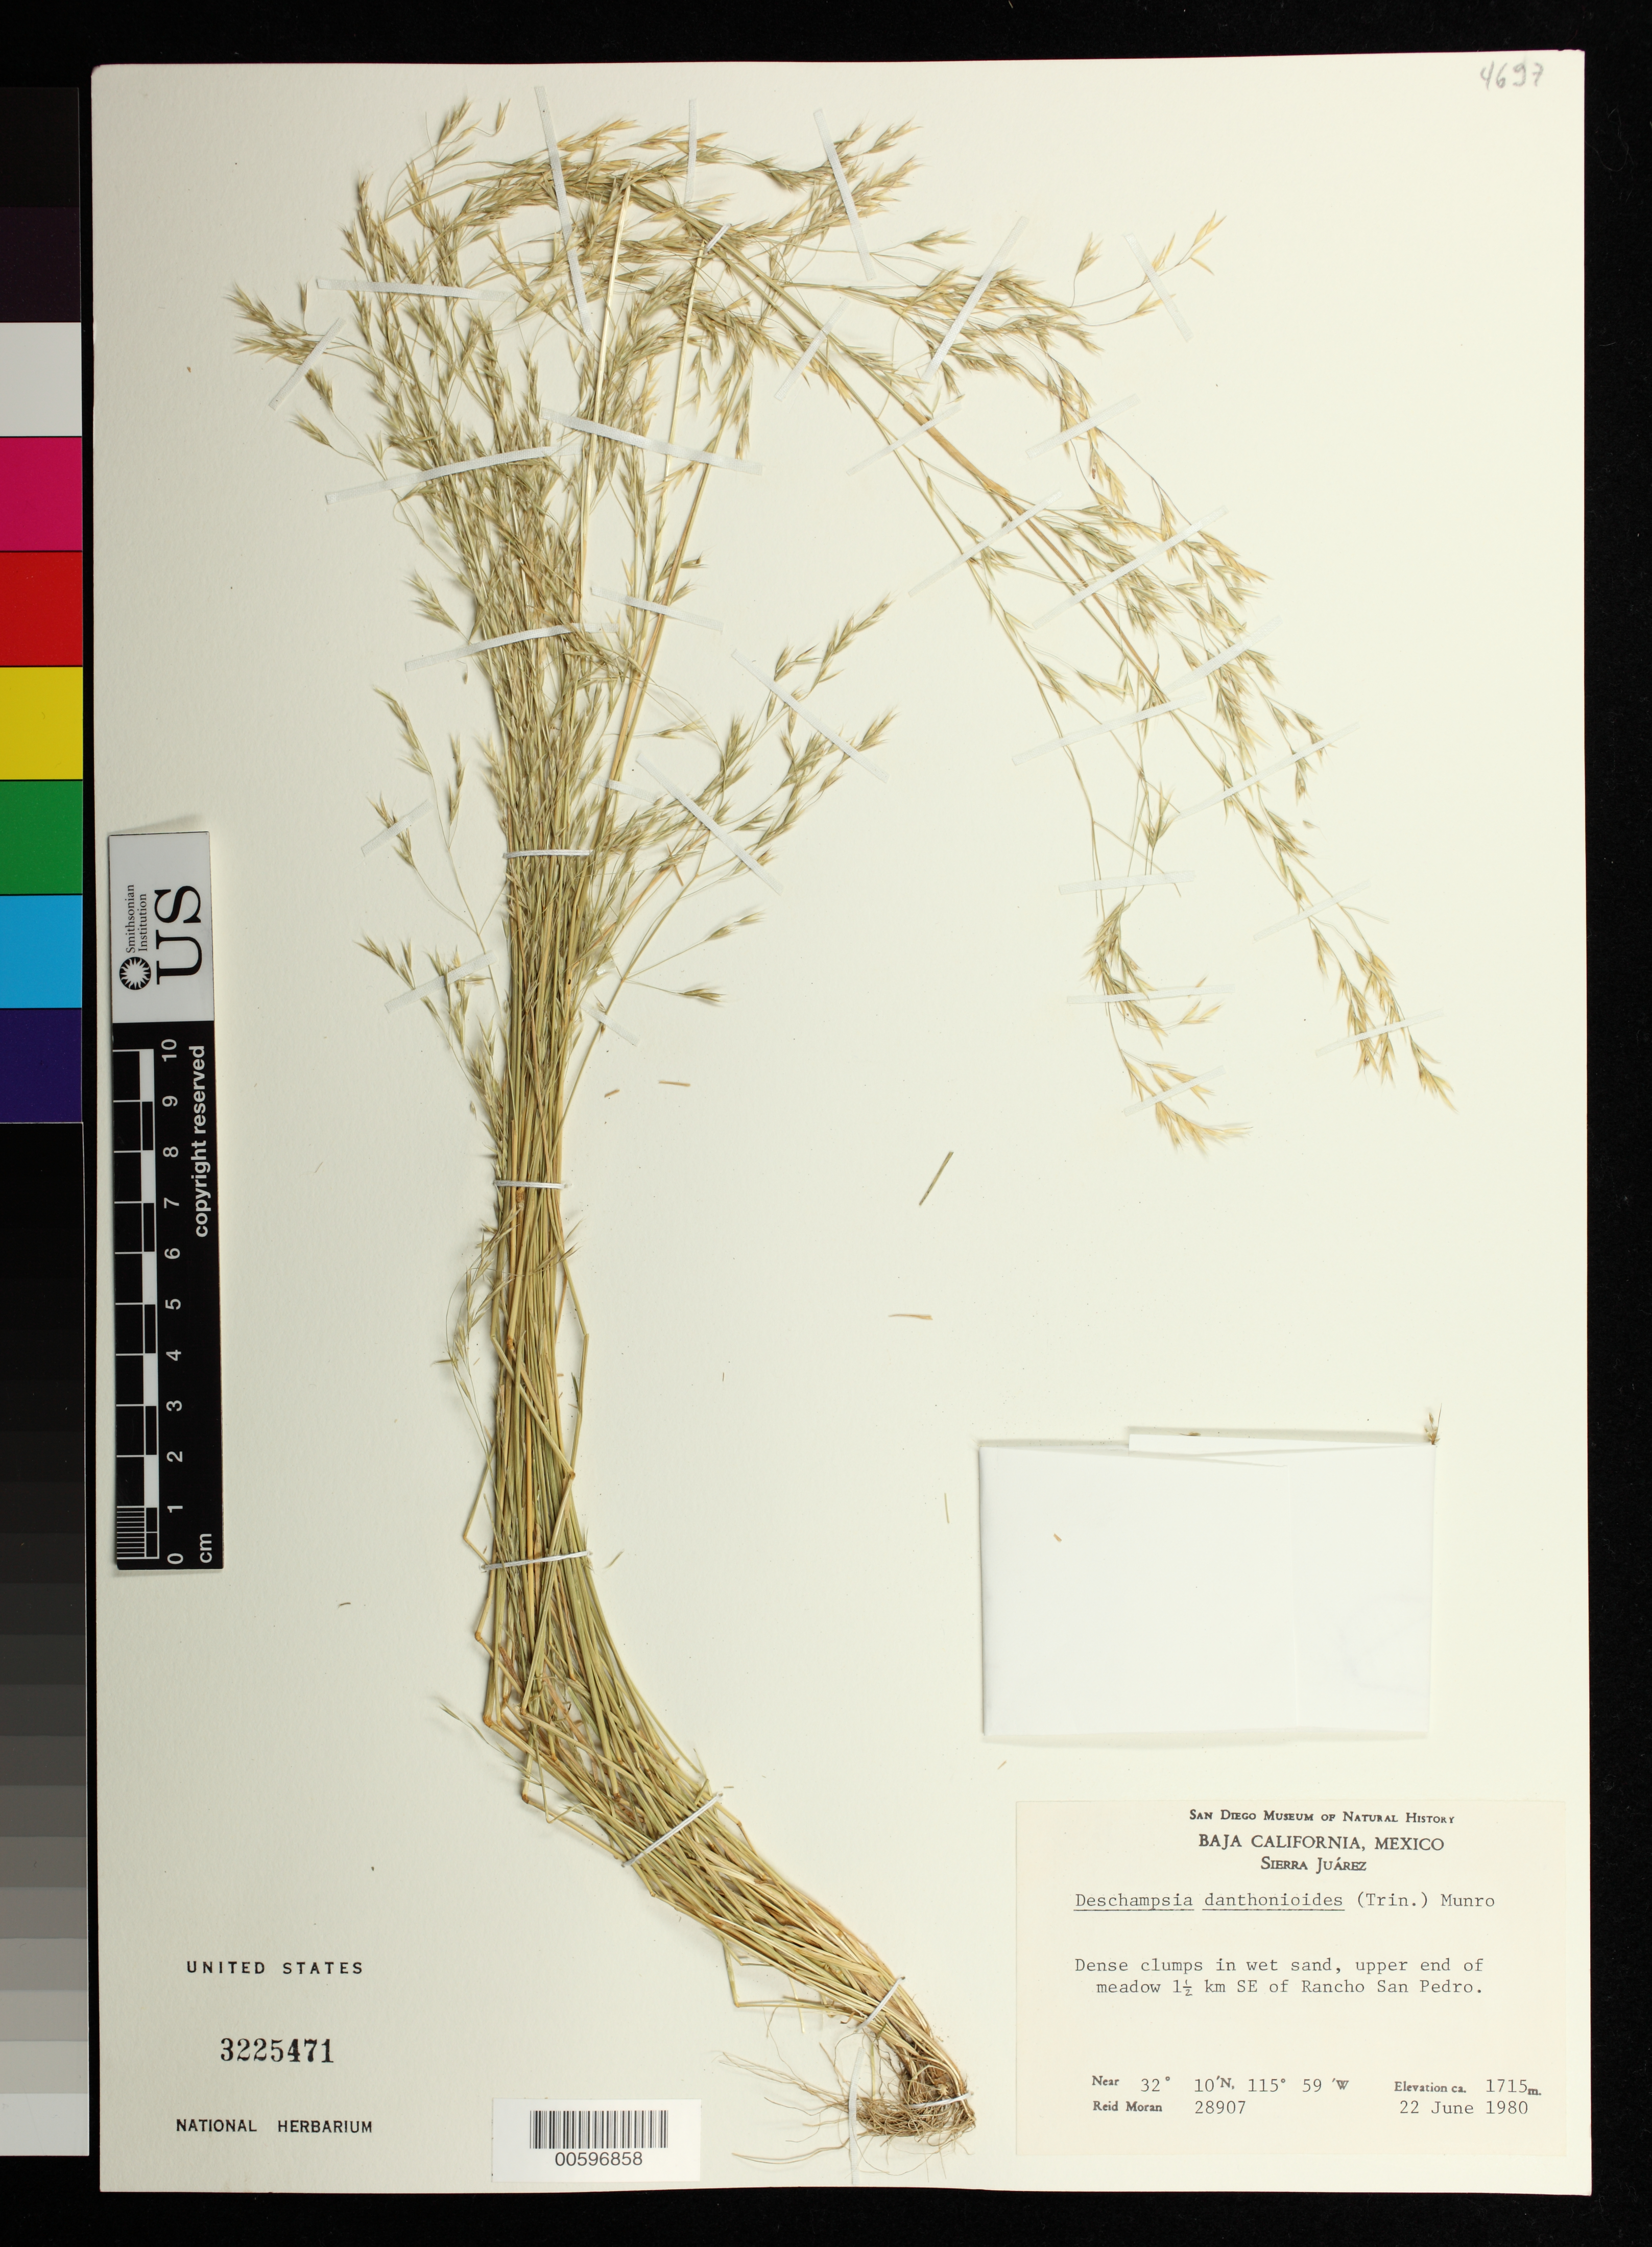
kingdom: Plantae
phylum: Tracheophyta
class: Liliopsida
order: Poales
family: Poaceae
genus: Deschampsia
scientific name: Deschampsia danthonioides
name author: (Trin.) Munro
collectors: R. V. Moran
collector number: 28907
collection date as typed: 22 Jun 1980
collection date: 1980-06-22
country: Mexico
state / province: Baja California Norte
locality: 1.5 km SE of Rancho San Pedro, Sierra Juárez.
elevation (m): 1715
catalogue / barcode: US 3225471